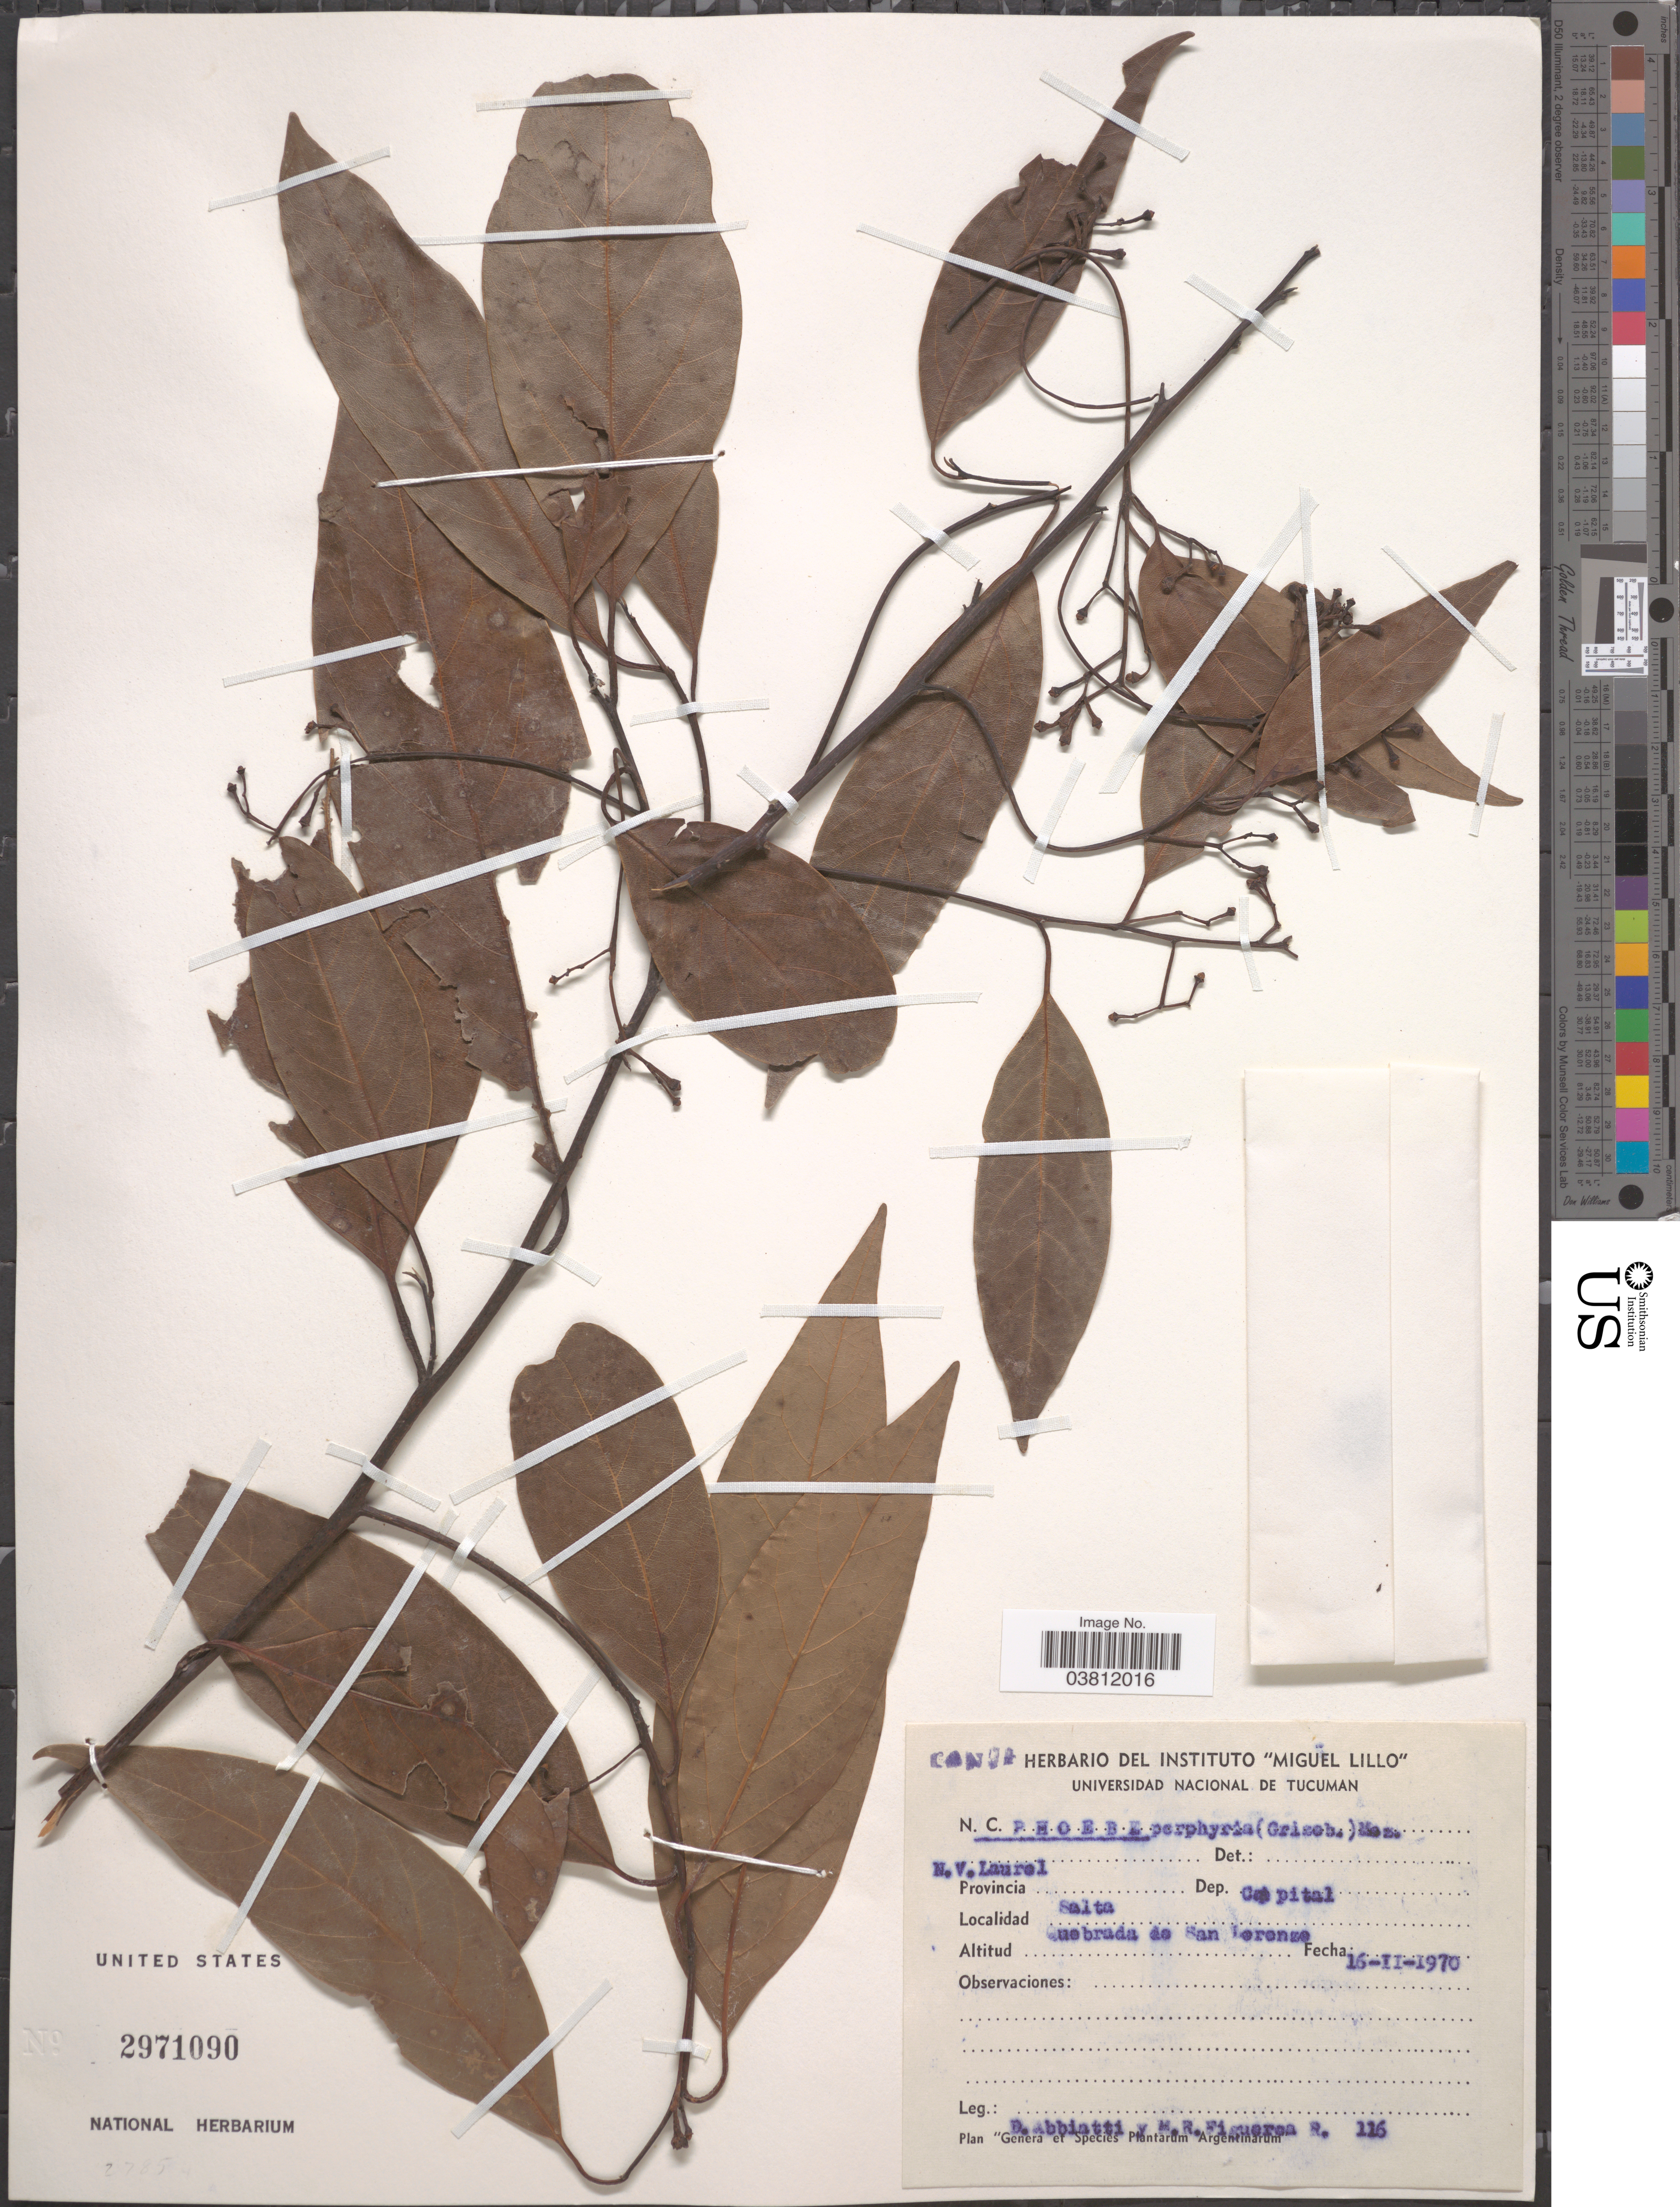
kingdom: Plantae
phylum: Tracheophyta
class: Magnoliopsida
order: Laurales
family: Lauraceae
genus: Phoebe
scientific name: Phoebe porphyria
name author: (Griseb.) Mez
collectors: D. Abbiatti & M. Figueroa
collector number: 116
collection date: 1970-02-16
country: Argentina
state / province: Salta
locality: Dep. Capital. Quebrada de San Lorenzo.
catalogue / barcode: US 2971090